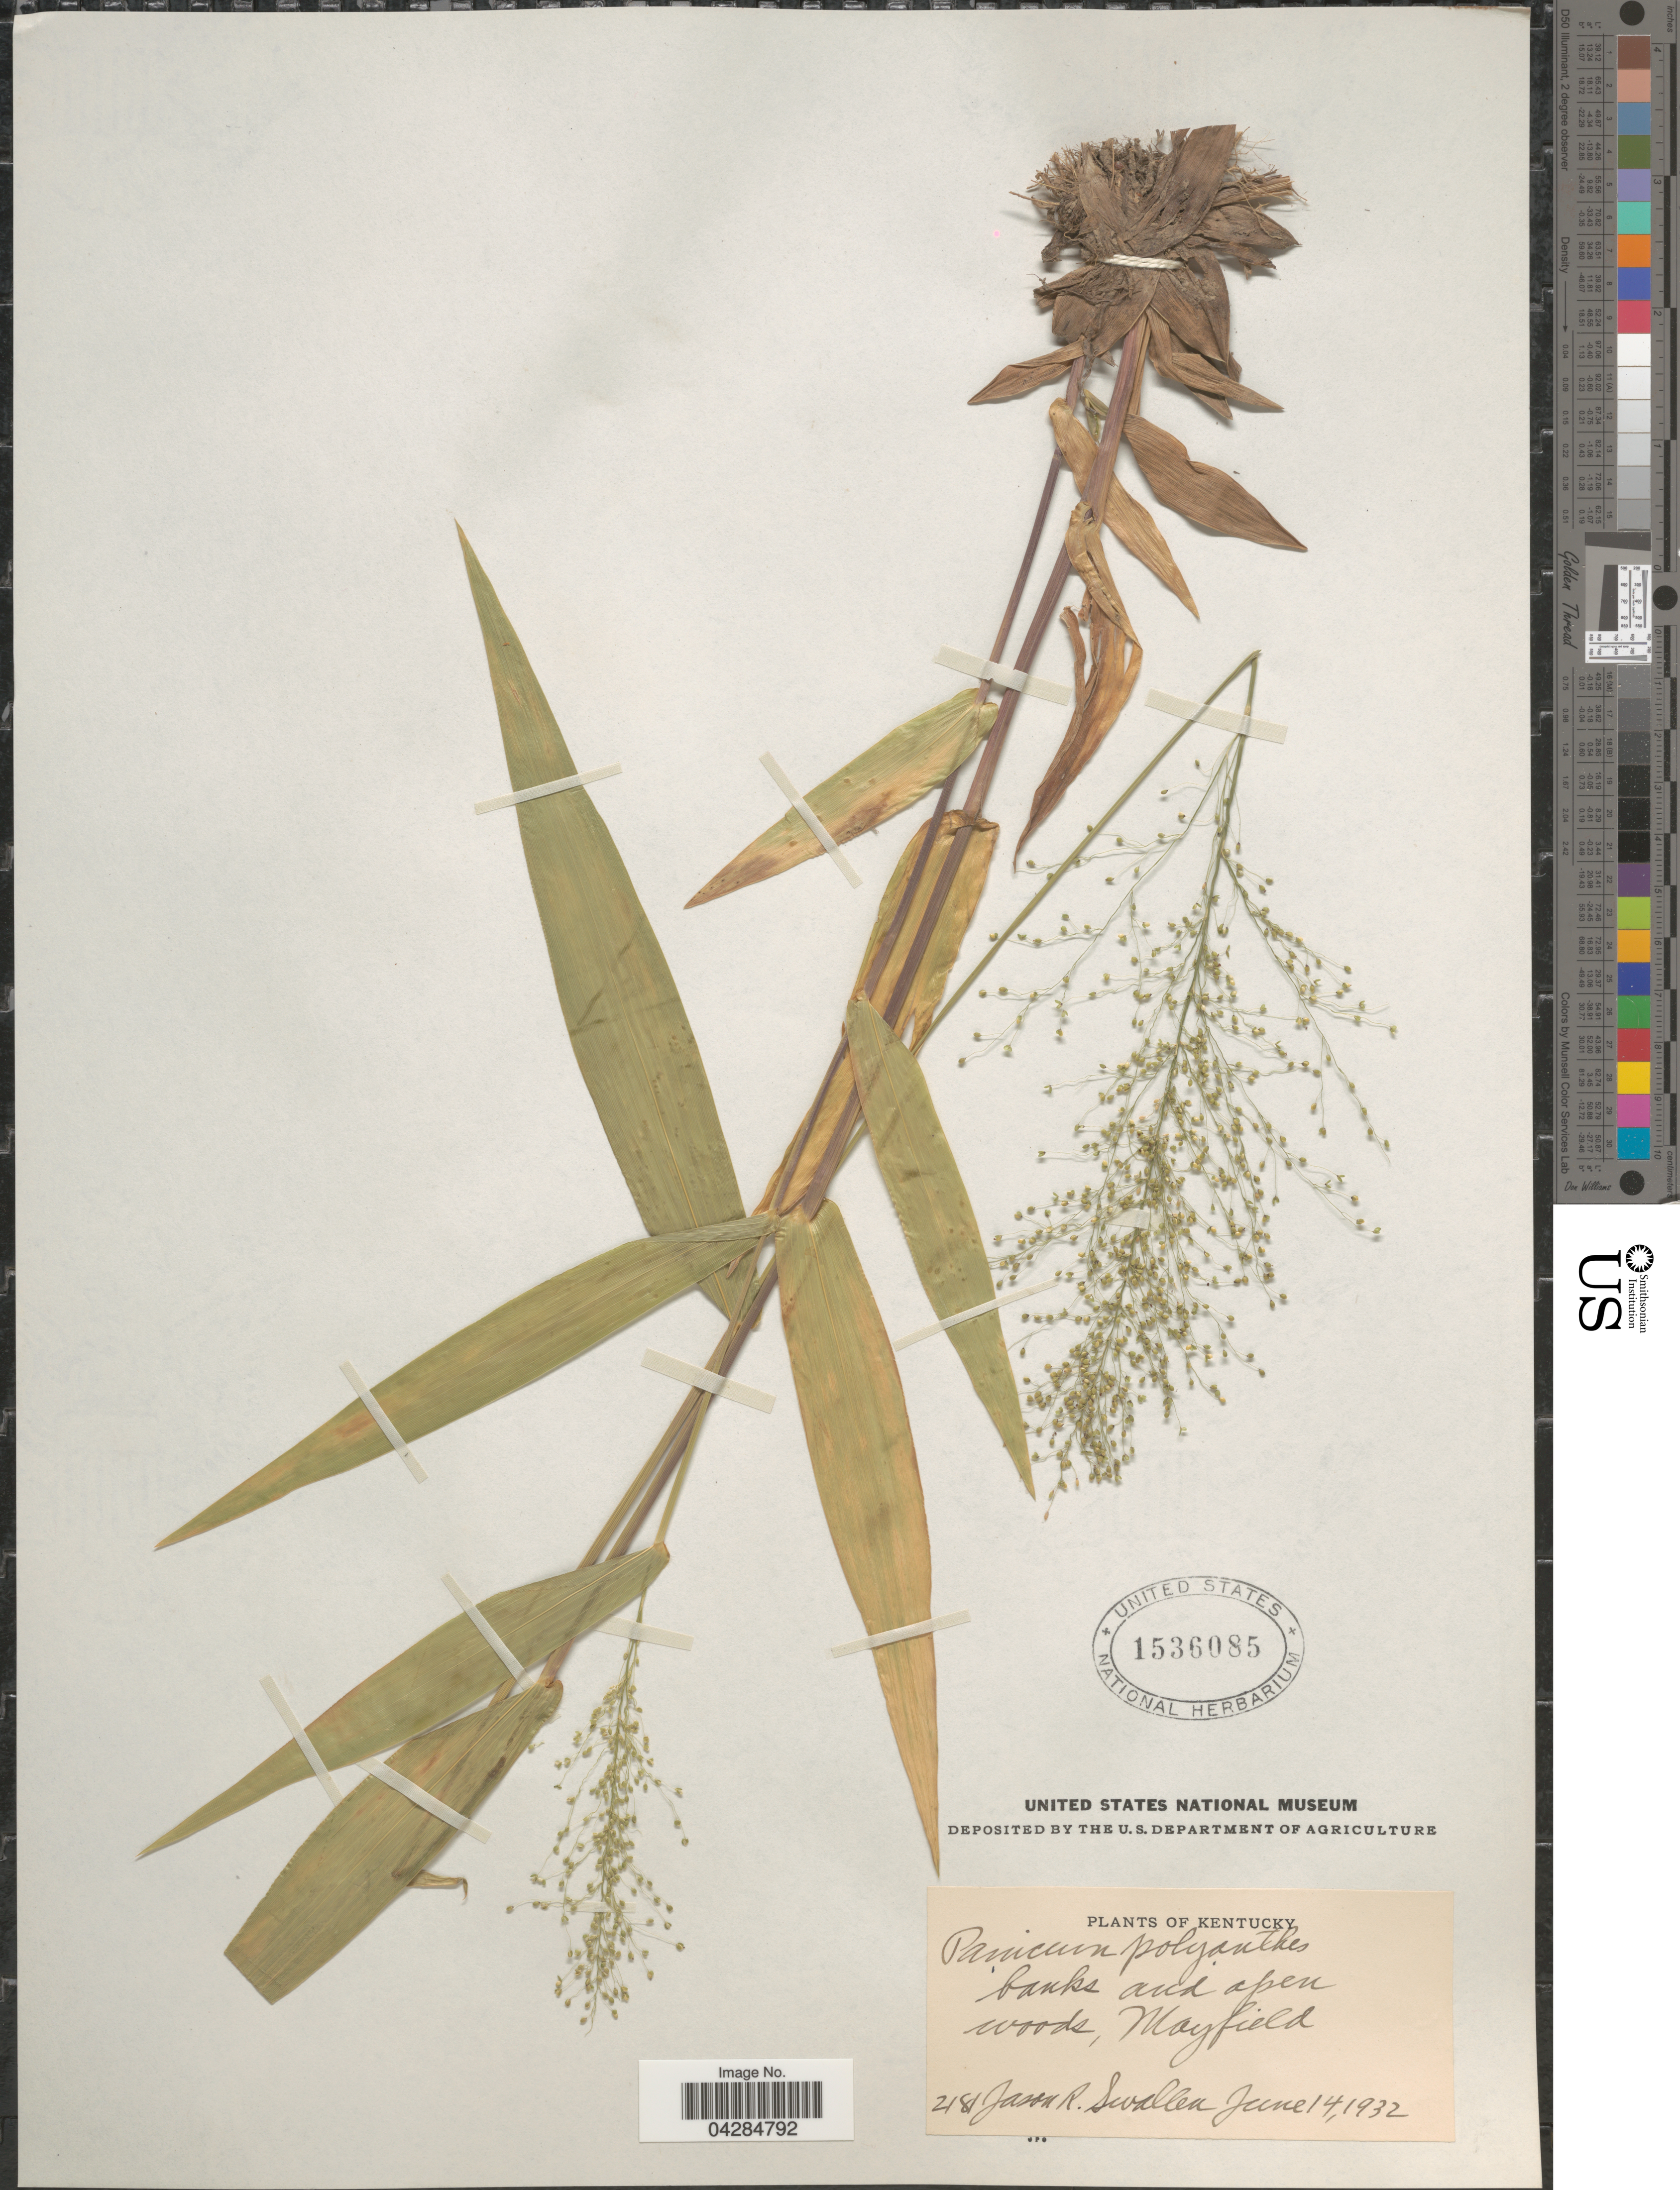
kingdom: Plantae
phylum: Tracheophyta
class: Liliopsida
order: Poales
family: Poaceae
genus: Dichanthelium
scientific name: Dichanthelium polyanthes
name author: (Schult.) Mohlenbr.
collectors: J. R. Swallen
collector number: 2181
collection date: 1932-06-14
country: United States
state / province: Kentucky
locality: Banks and open woods, Mayfield.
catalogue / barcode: US 1536085